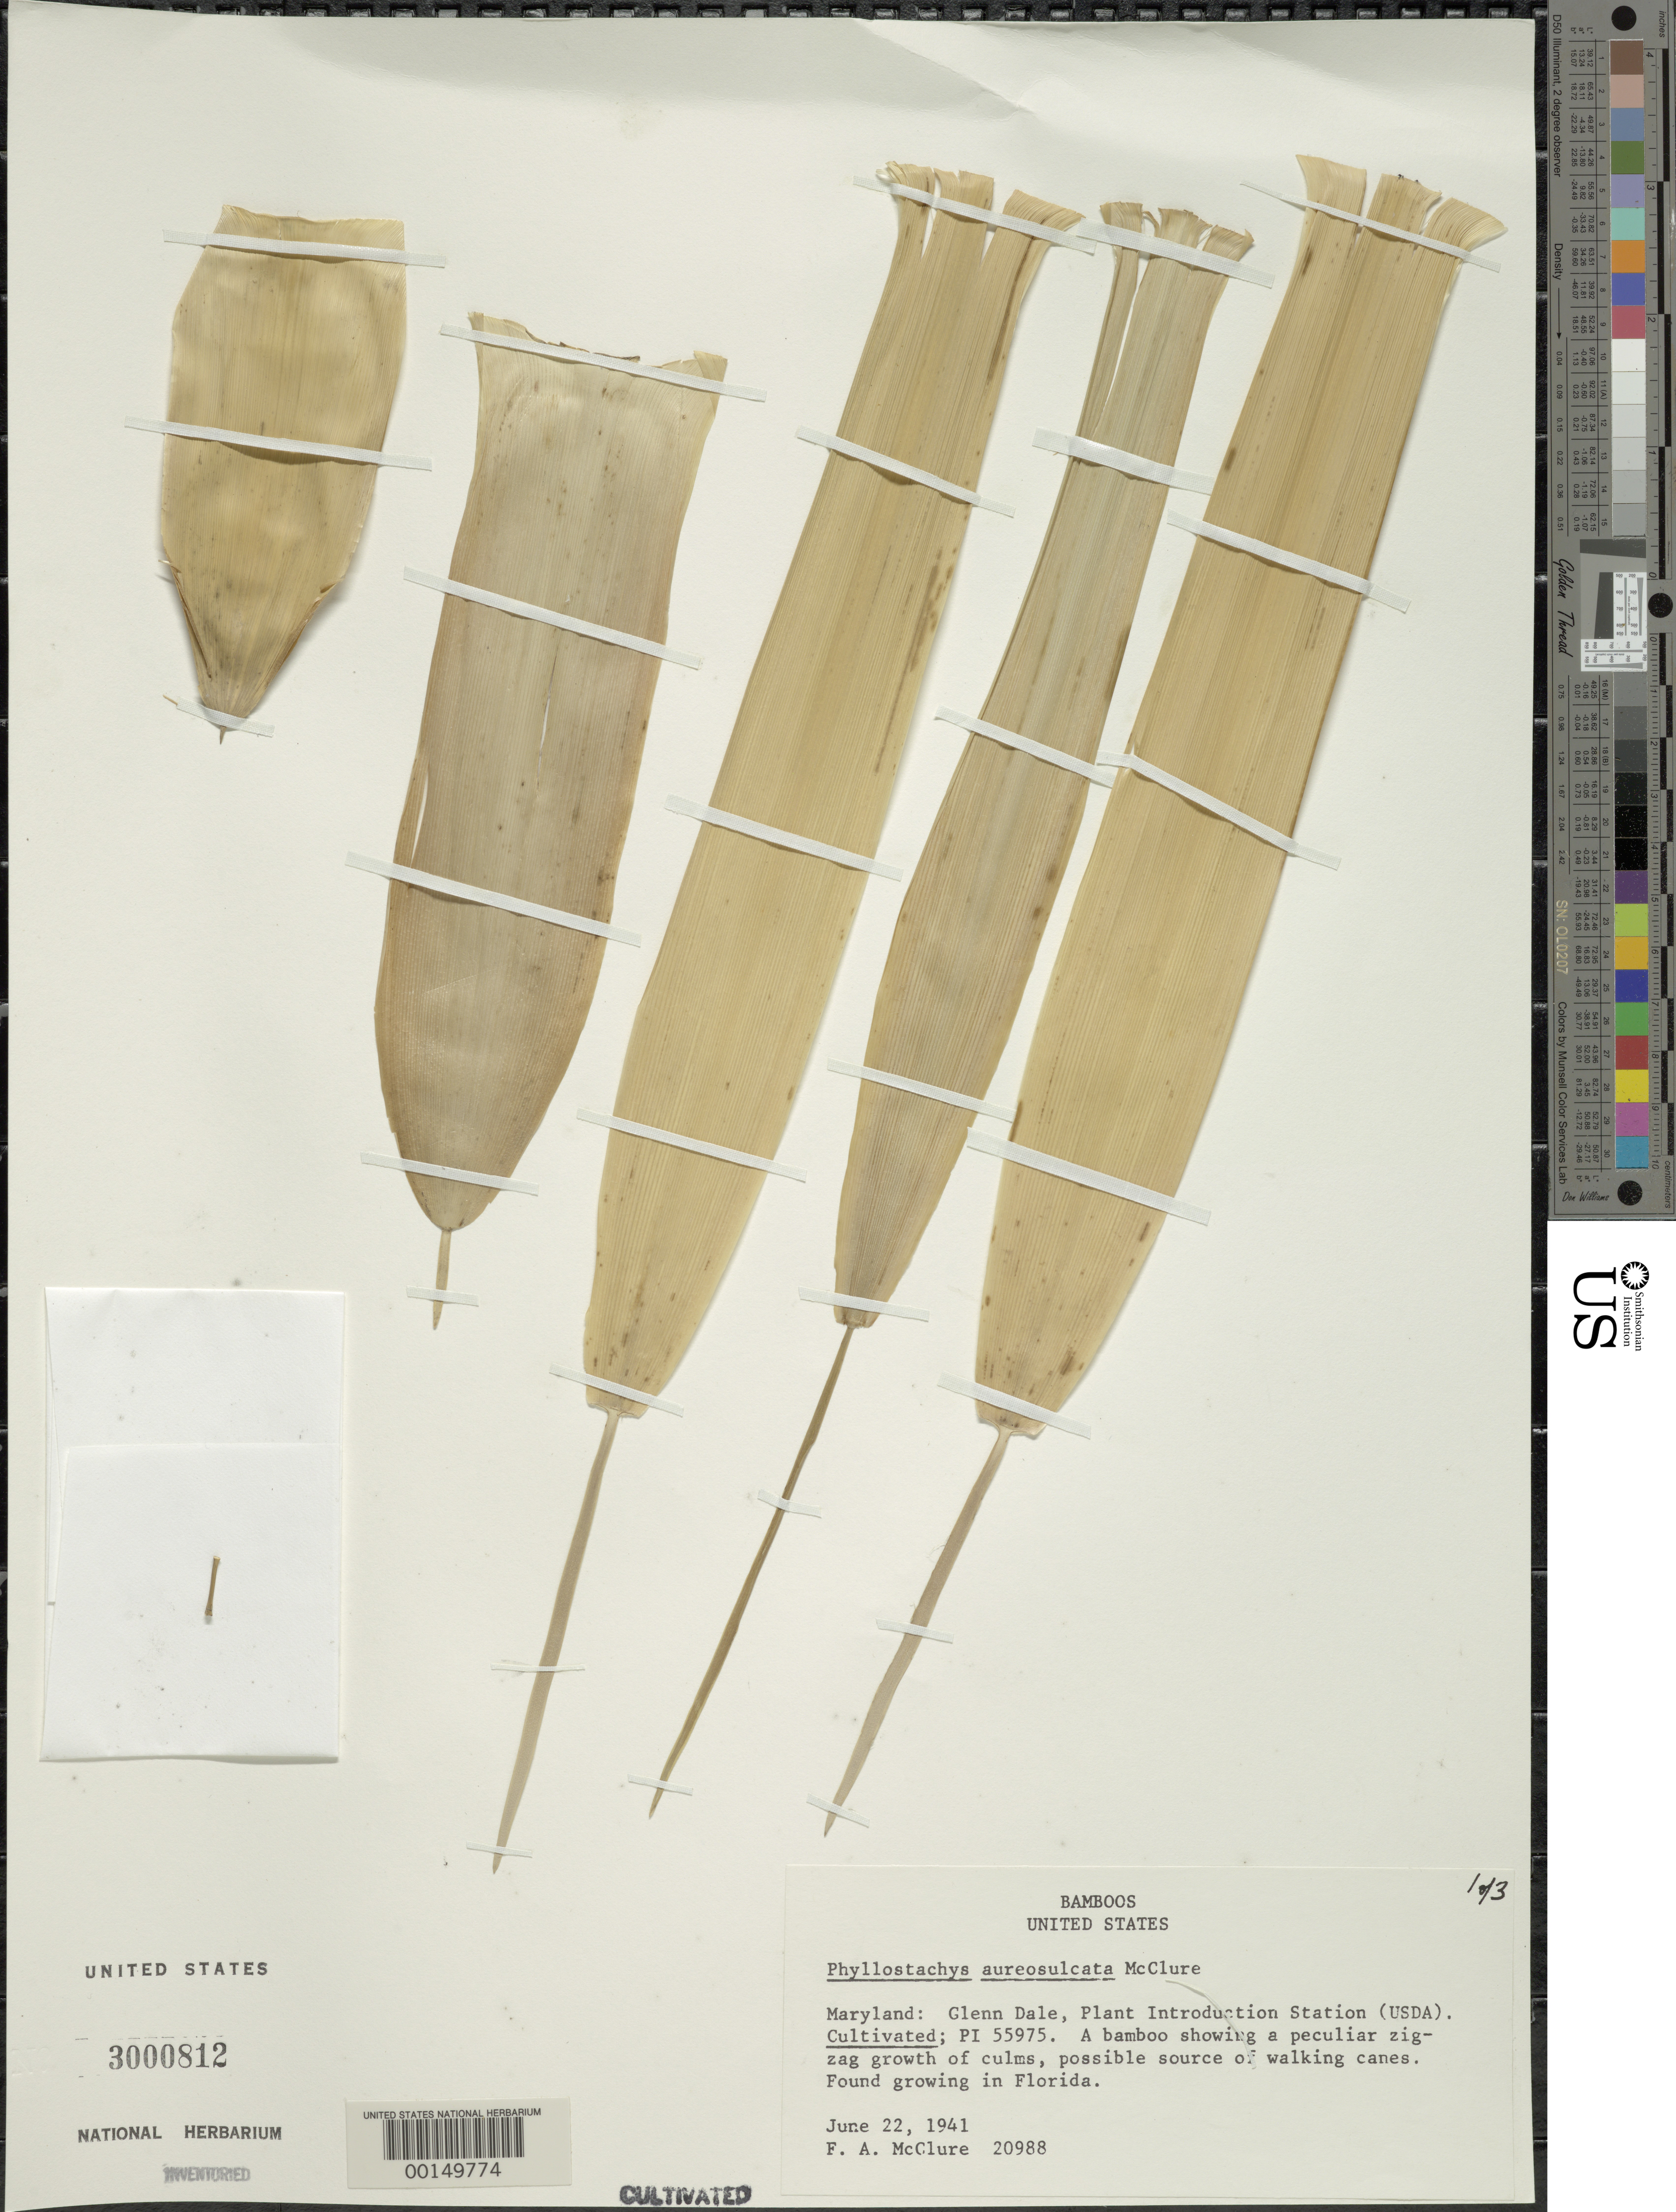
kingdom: Plantae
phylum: Tracheophyta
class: Liliopsida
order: Poales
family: Poaceae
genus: Phyllostachys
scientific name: Phyllostachys aureosulcata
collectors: F. A. McClure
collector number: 20988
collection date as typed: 22 Jun 1941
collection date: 1941-06-22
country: United States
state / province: Maryland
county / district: Prince George's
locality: Glenn dale, plant intro. station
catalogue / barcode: US 3000812